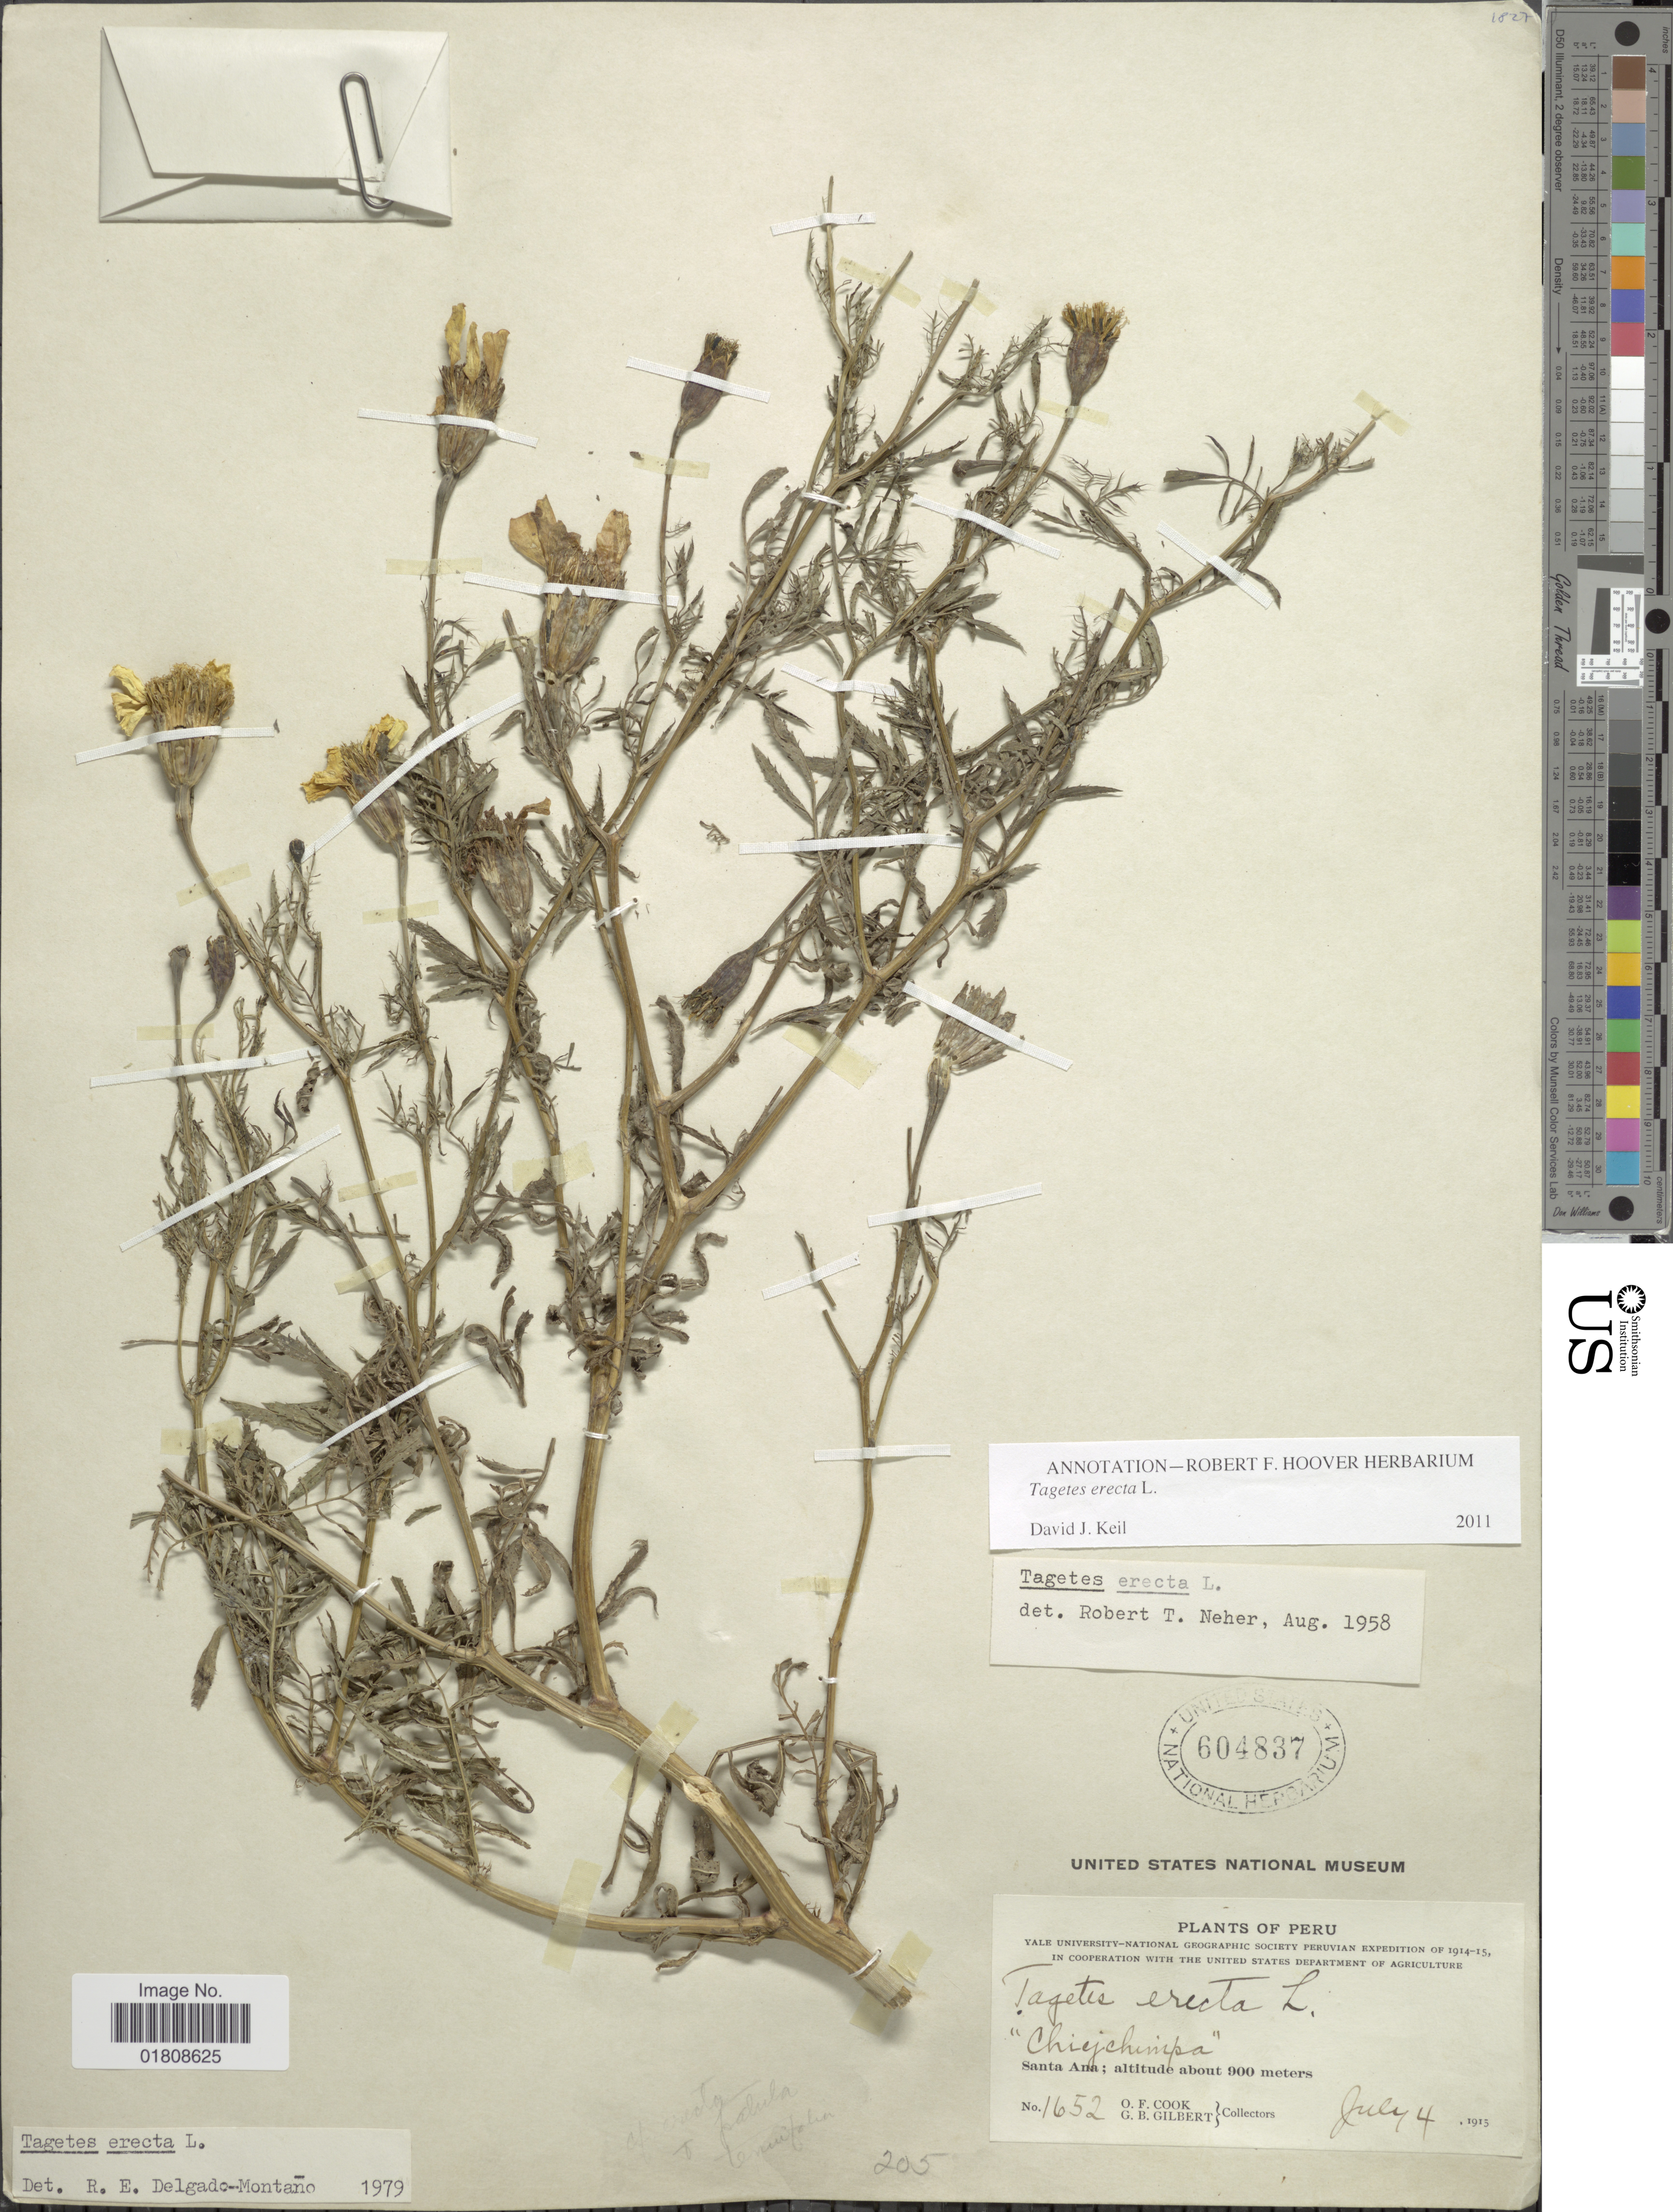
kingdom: Plantae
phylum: Tracheophyta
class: Magnoliopsida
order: Asterales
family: Asteraceae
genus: Tagetes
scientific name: Tagetes erecta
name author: L.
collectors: O. F. Cook & G. B. Gilbert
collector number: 1652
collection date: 1915-07-04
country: Peru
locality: Santa Ana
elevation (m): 900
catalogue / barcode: US 604837